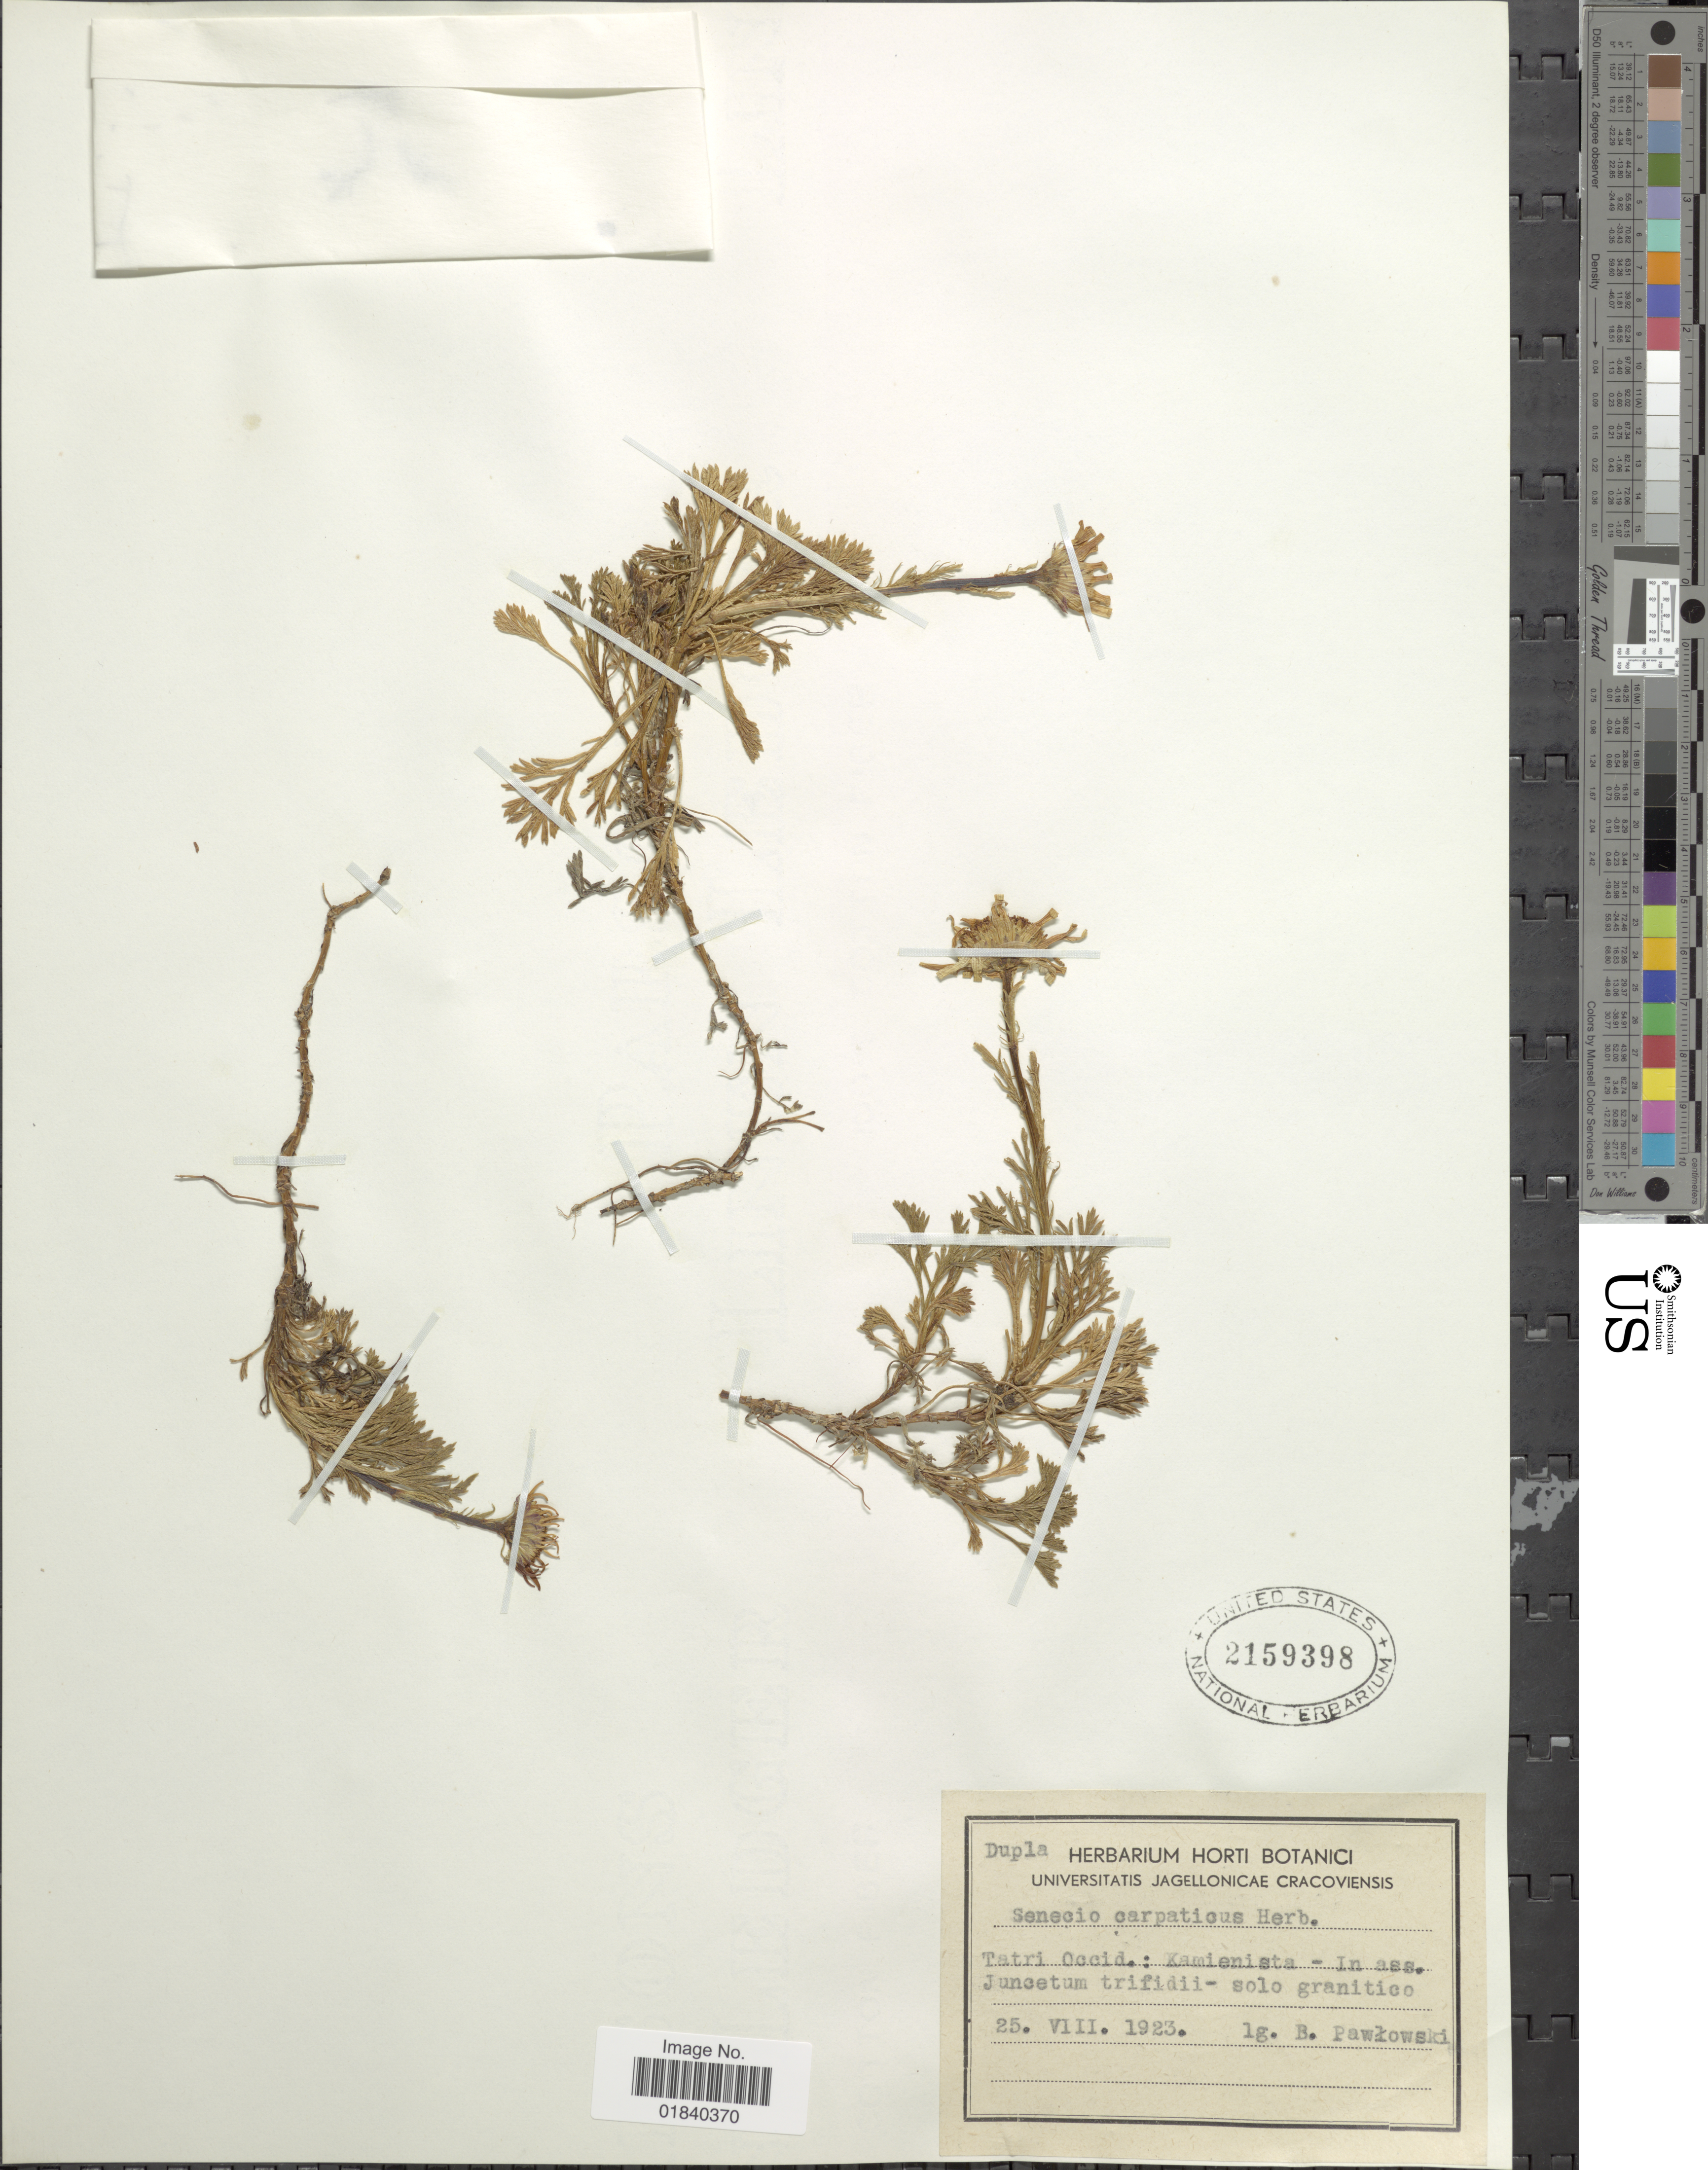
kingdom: Plantae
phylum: Tracheophyta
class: Magnoliopsida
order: Asterales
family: Asteraceae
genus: Jacobaea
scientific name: Jacobaea abrotanifolia subsp. carpathica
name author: (Herbich) B. Nord. & Greuter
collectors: B. Pawlowski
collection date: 1923-08-25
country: Slovakia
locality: Tatri Occid: Kamienista - In ass, Juncetum trifidii - Solo Granitico.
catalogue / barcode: US 2159398